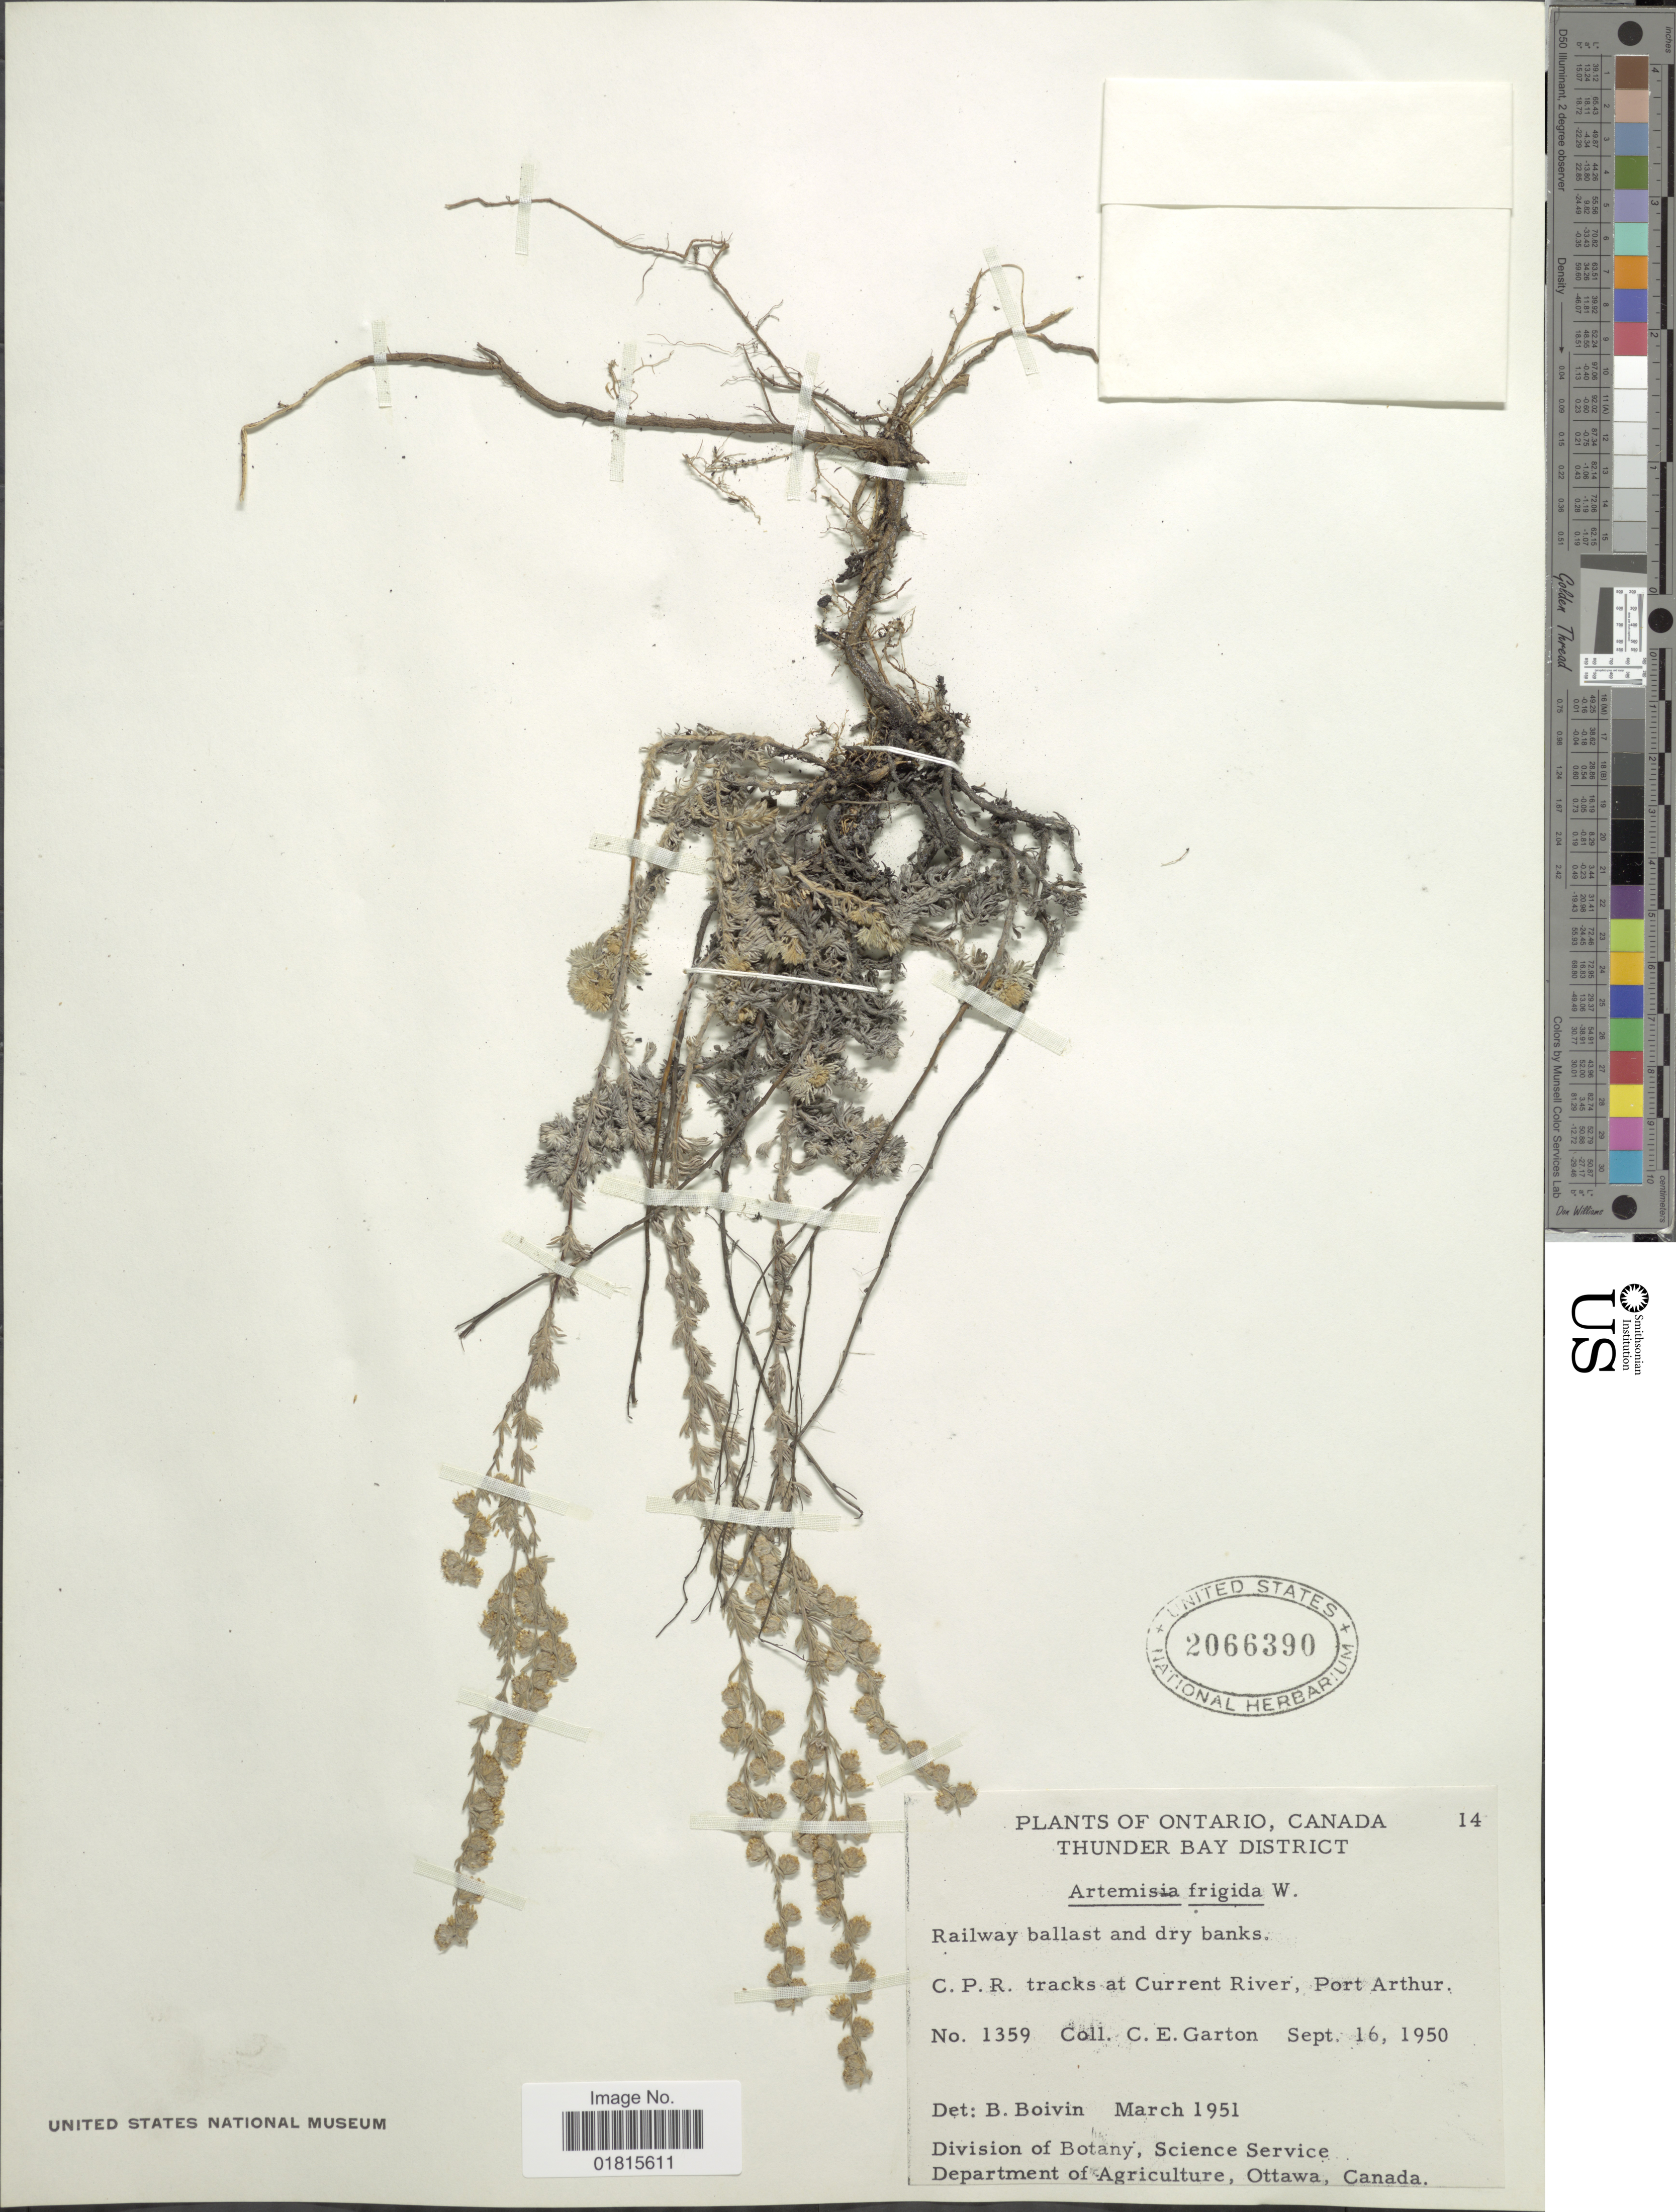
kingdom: Plantae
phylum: Tracheophyta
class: Magnoliopsida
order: Asterales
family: Asteraceae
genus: Artemisia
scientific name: Artemisia frigida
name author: Willd.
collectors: C. E. Garton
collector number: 1359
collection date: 1950-09-16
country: Canada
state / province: Ontario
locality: Thunder Bay District, Railway ballast and dry banks, C.P.R. tracks at Current River, Port Arthur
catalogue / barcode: US 2066390